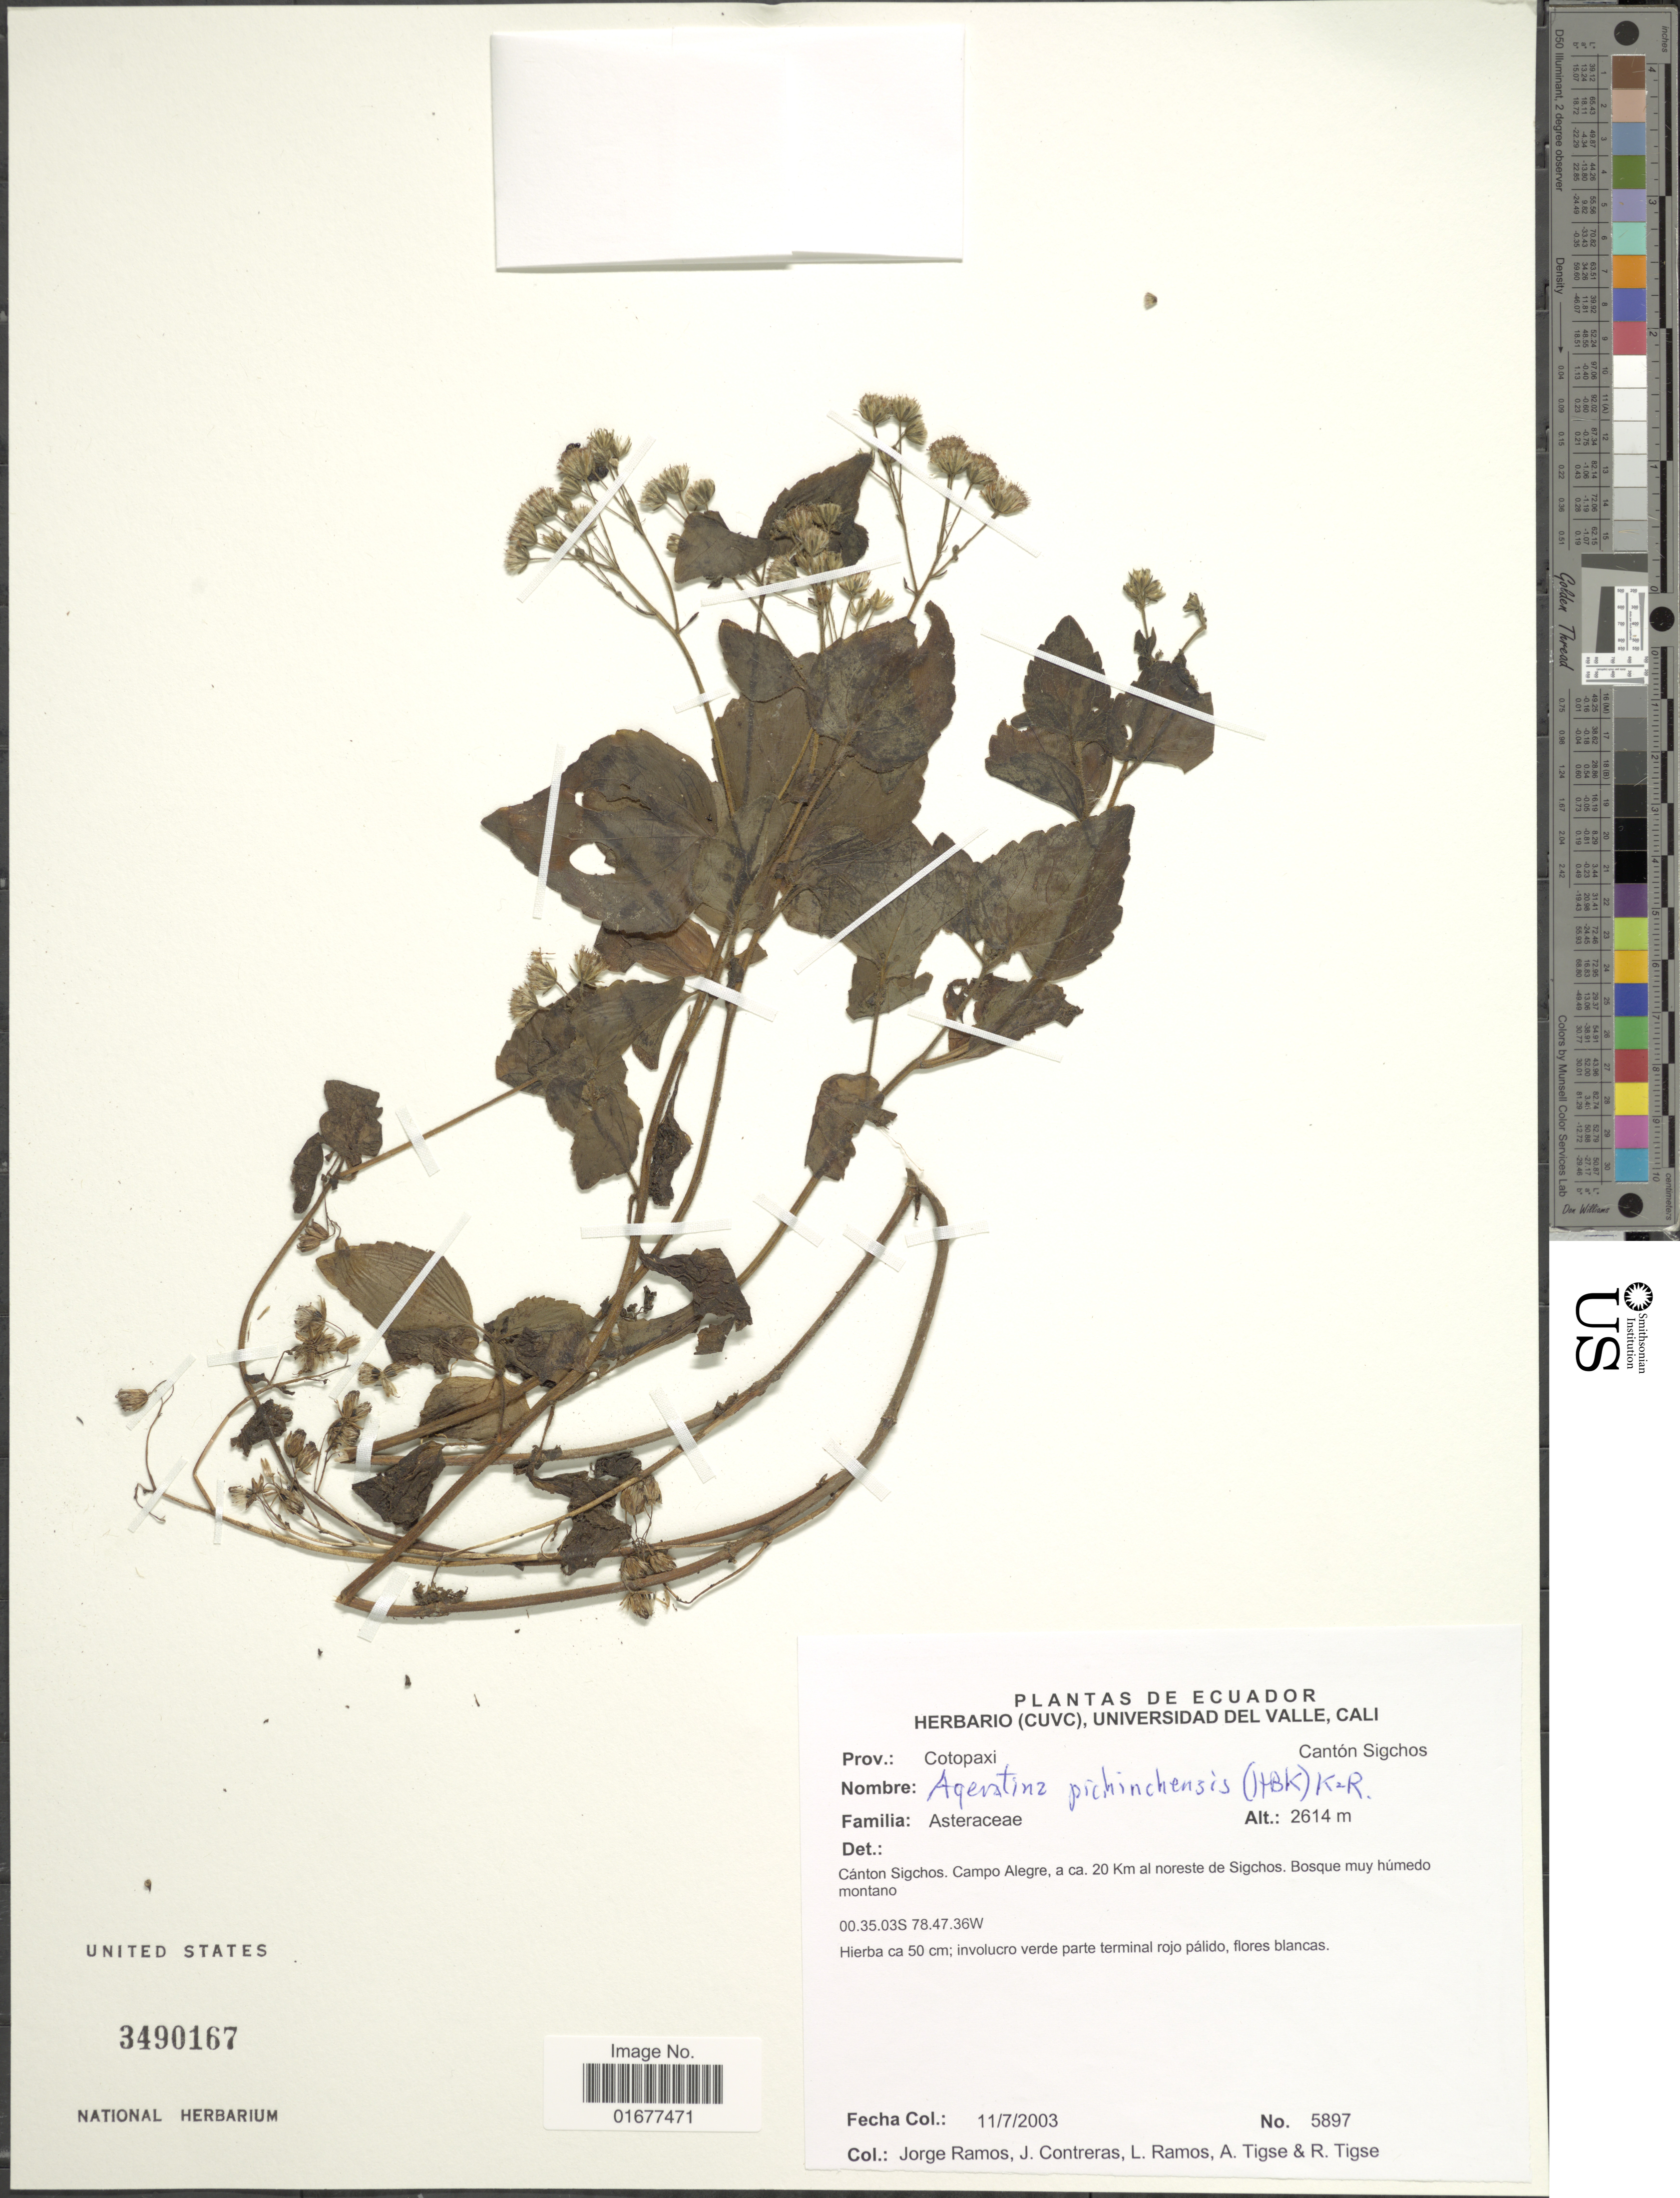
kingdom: Plantae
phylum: Tracheophyta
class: Magnoliopsida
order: Asterales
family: Asteraceae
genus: Ageratina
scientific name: Ageratina pichinchensis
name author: (Kunth) R.M. King & H. Rob.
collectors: J. Ramos, J. Contreras, L. Ramos, A. Tigse & R. Tigse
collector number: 5897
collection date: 2003-07-11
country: Ecuador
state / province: Cotopaxi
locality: Canton Sigchos, Campo Alegre, a ca. 20 Km al noreste de Sigchos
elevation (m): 2614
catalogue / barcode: US 3490167